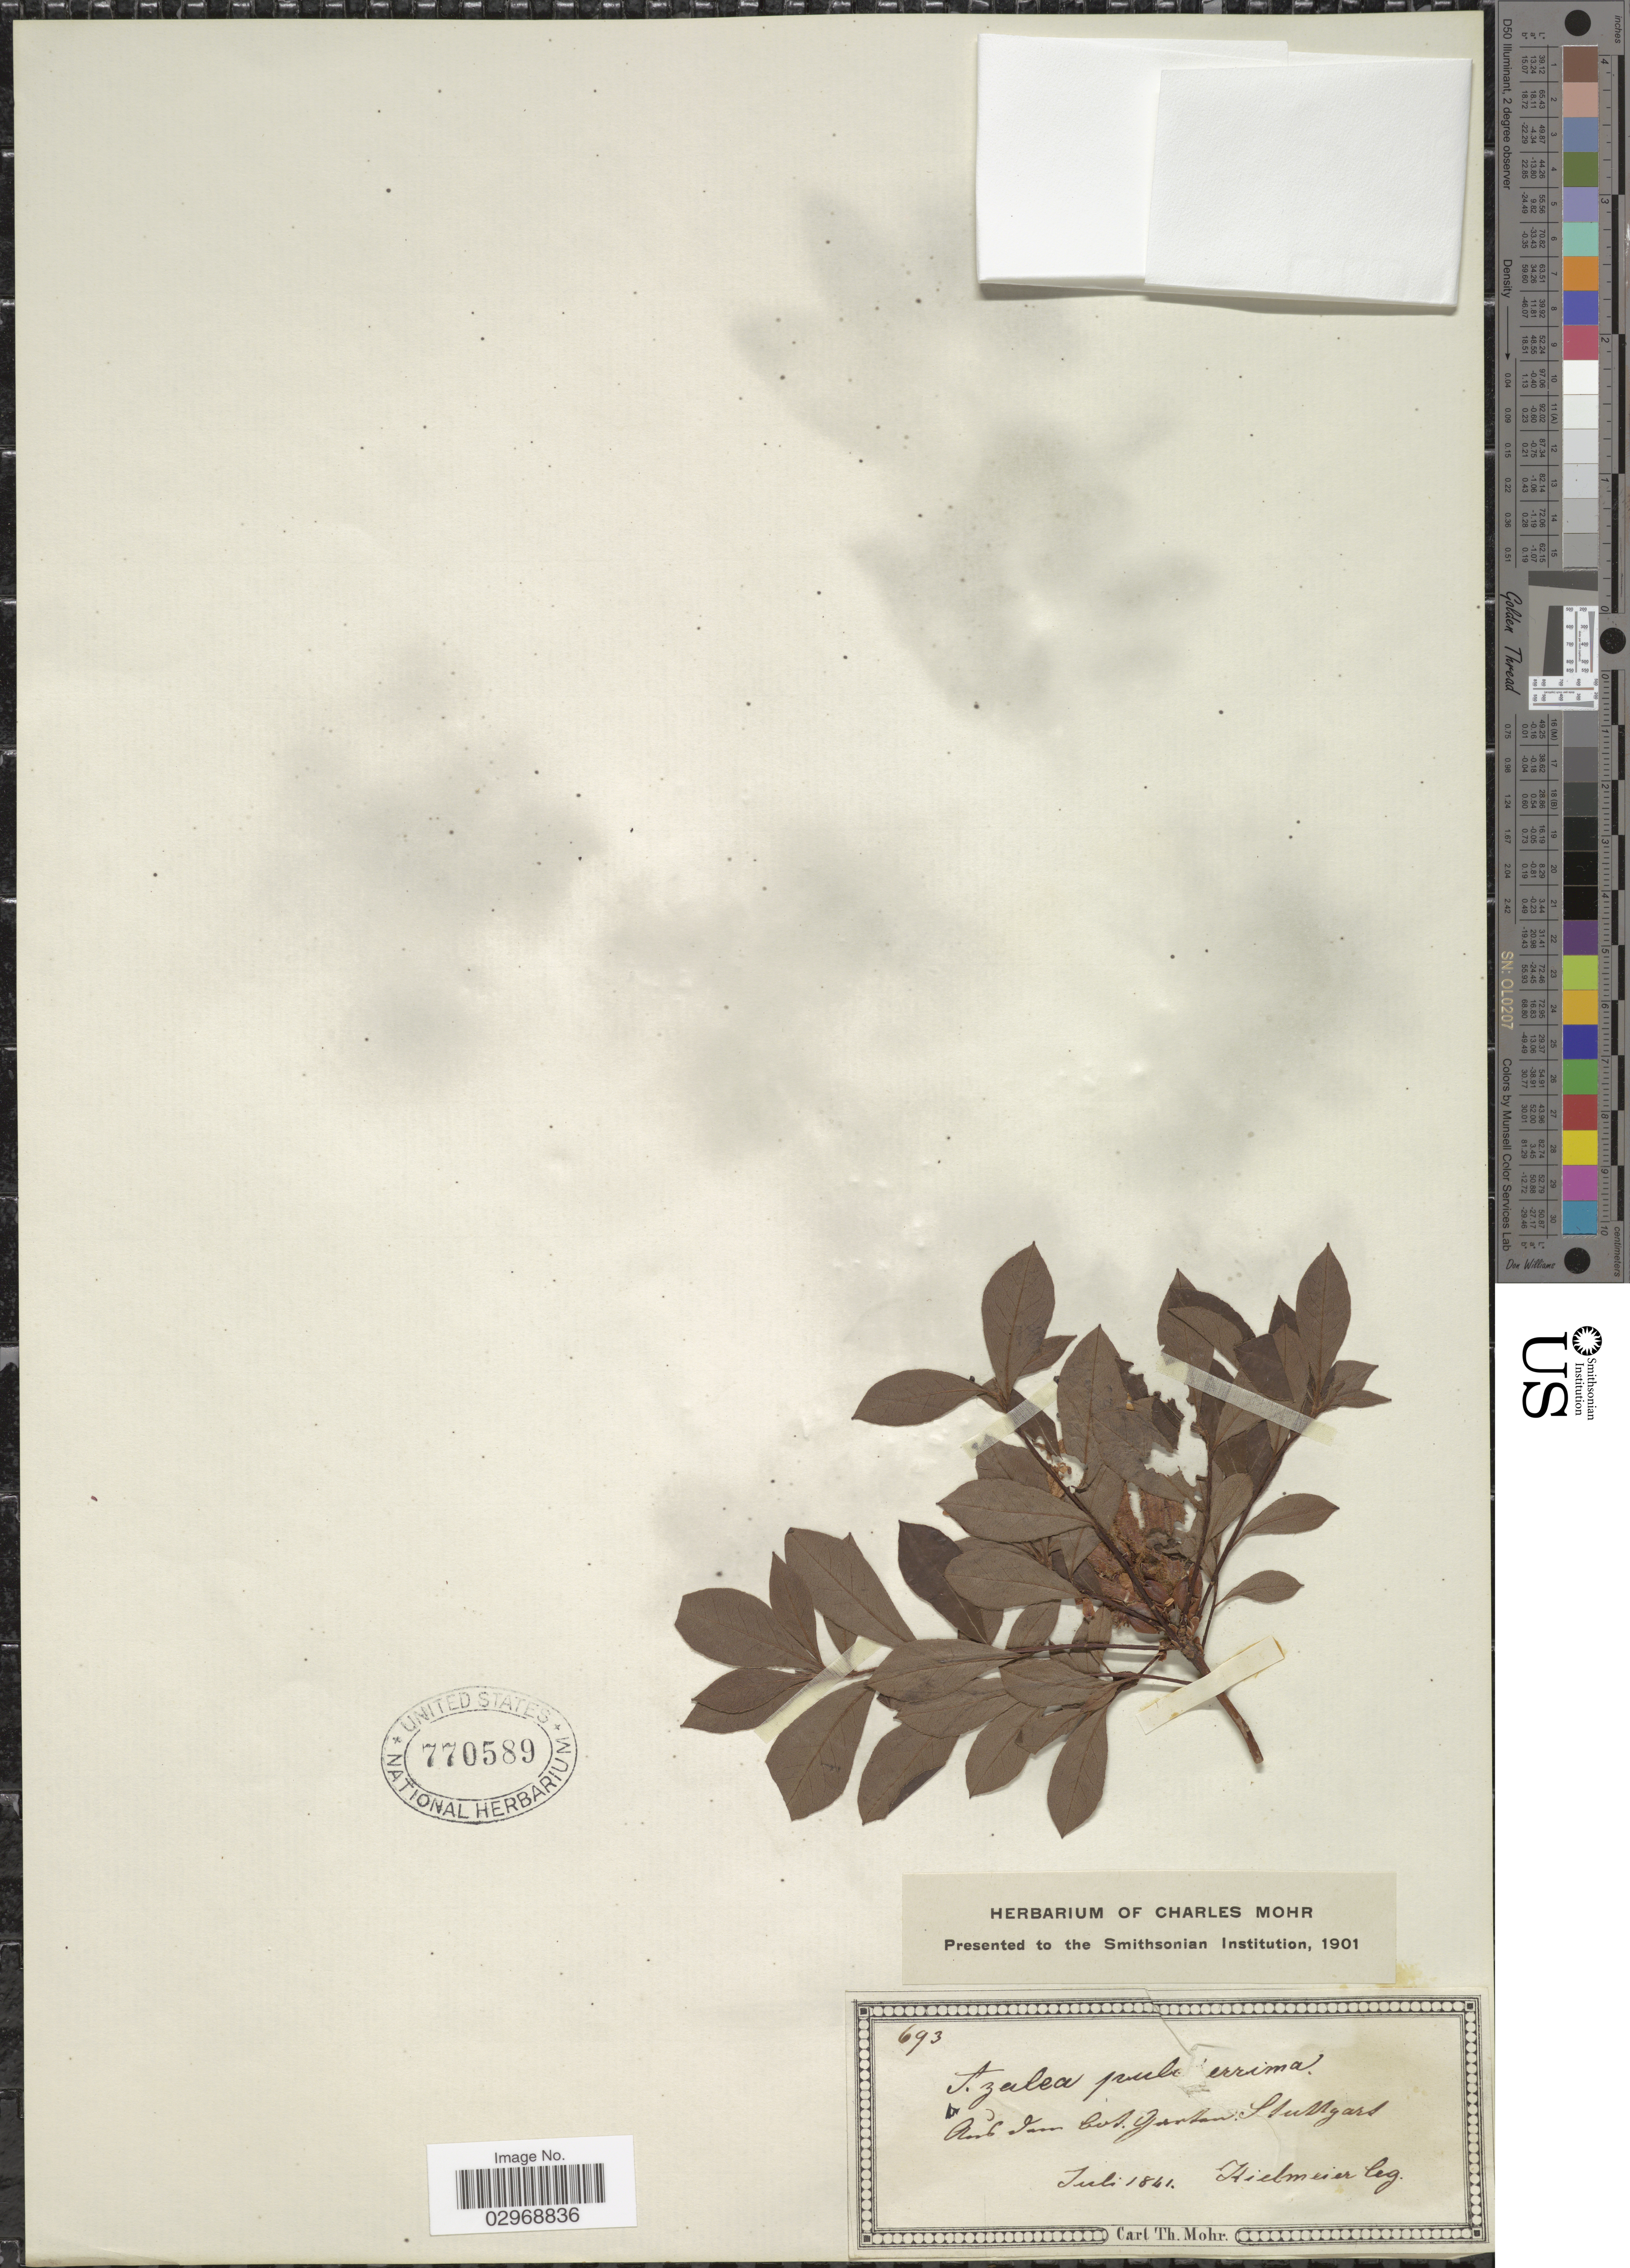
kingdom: Plantae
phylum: Tracheophyta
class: Magnoliopsida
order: Ericales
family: Ericaceae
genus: Rhododendron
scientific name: Rhododendron pulcherrimum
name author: Lindl.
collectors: Kielmeier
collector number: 693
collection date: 1841-07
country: Germany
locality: And San [interpreted] Bot. Garten Stuttgart.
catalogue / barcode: US 770589